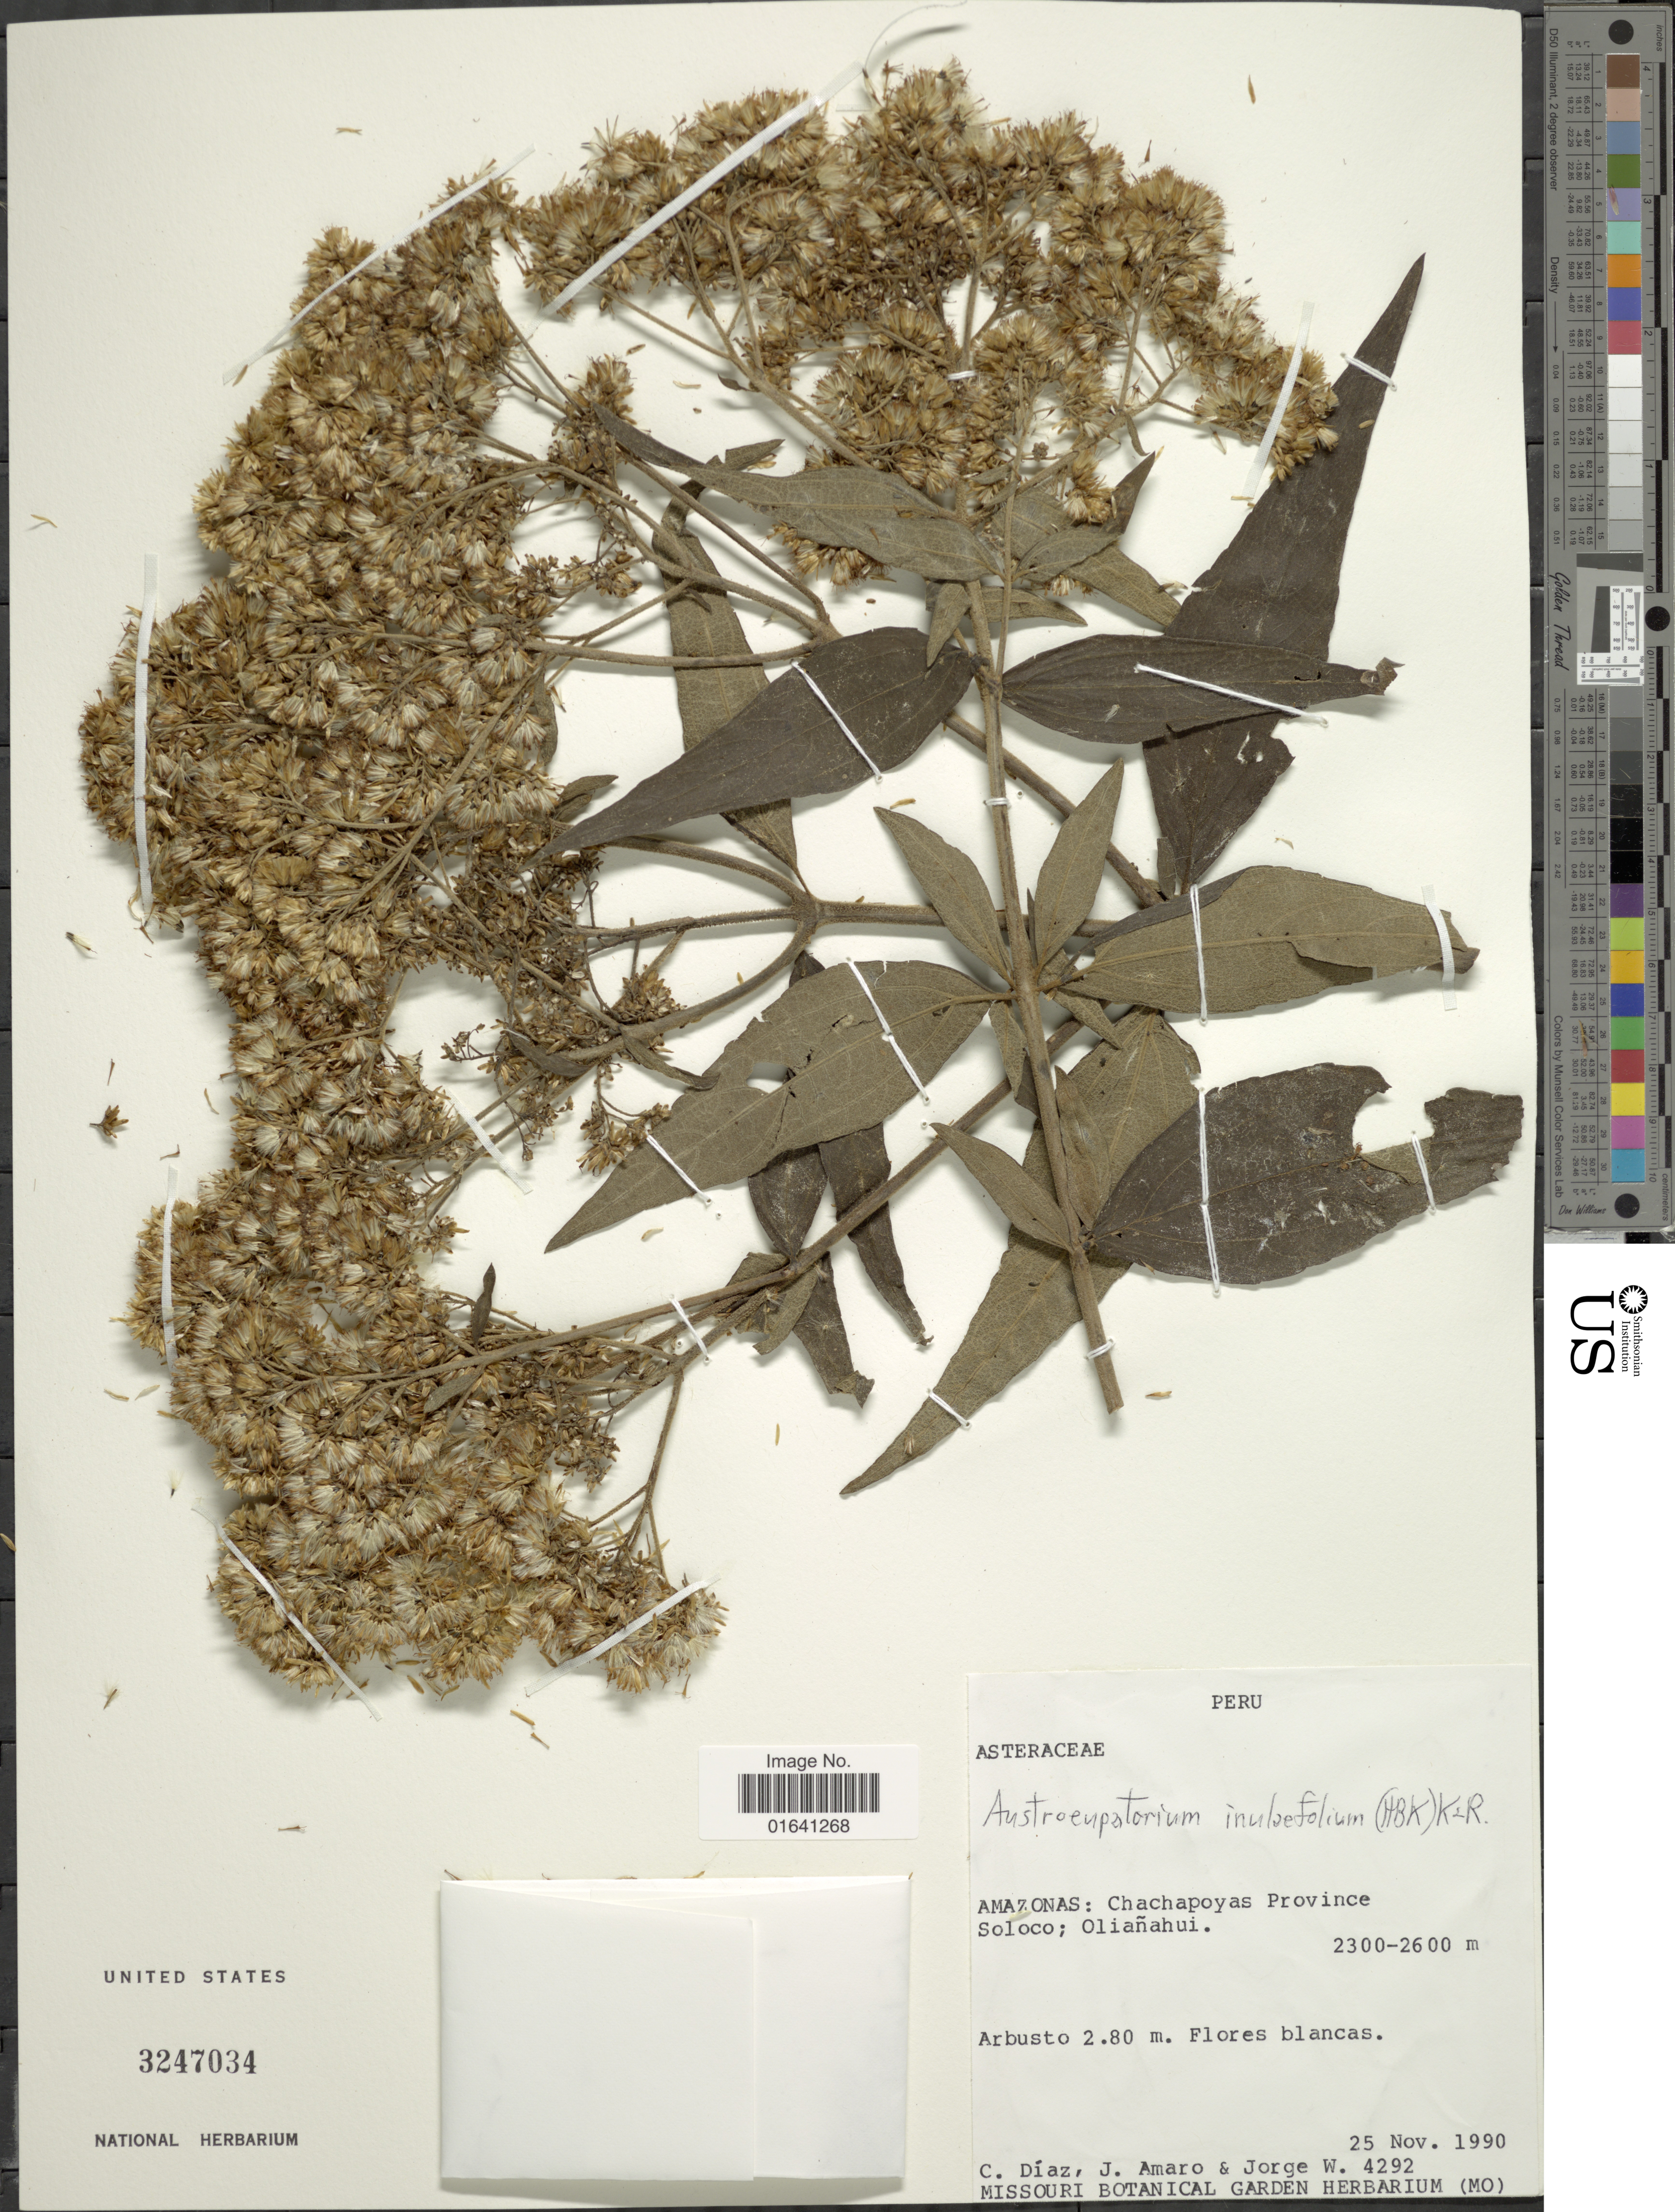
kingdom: Plantae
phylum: Tracheophyta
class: Magnoliopsida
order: Asterales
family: Asteraceae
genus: Austroeupatorium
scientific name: Austroeupatorium inulaefolium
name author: (Kunth) R.M. King & H. Rob.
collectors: C. Díaz, J. Amaro & W. Jorge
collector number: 4292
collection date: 1990-11-25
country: Peru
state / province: Amazonas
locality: Chachapoyas Province Soloco; Oliañahui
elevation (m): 2300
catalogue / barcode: US 3247034